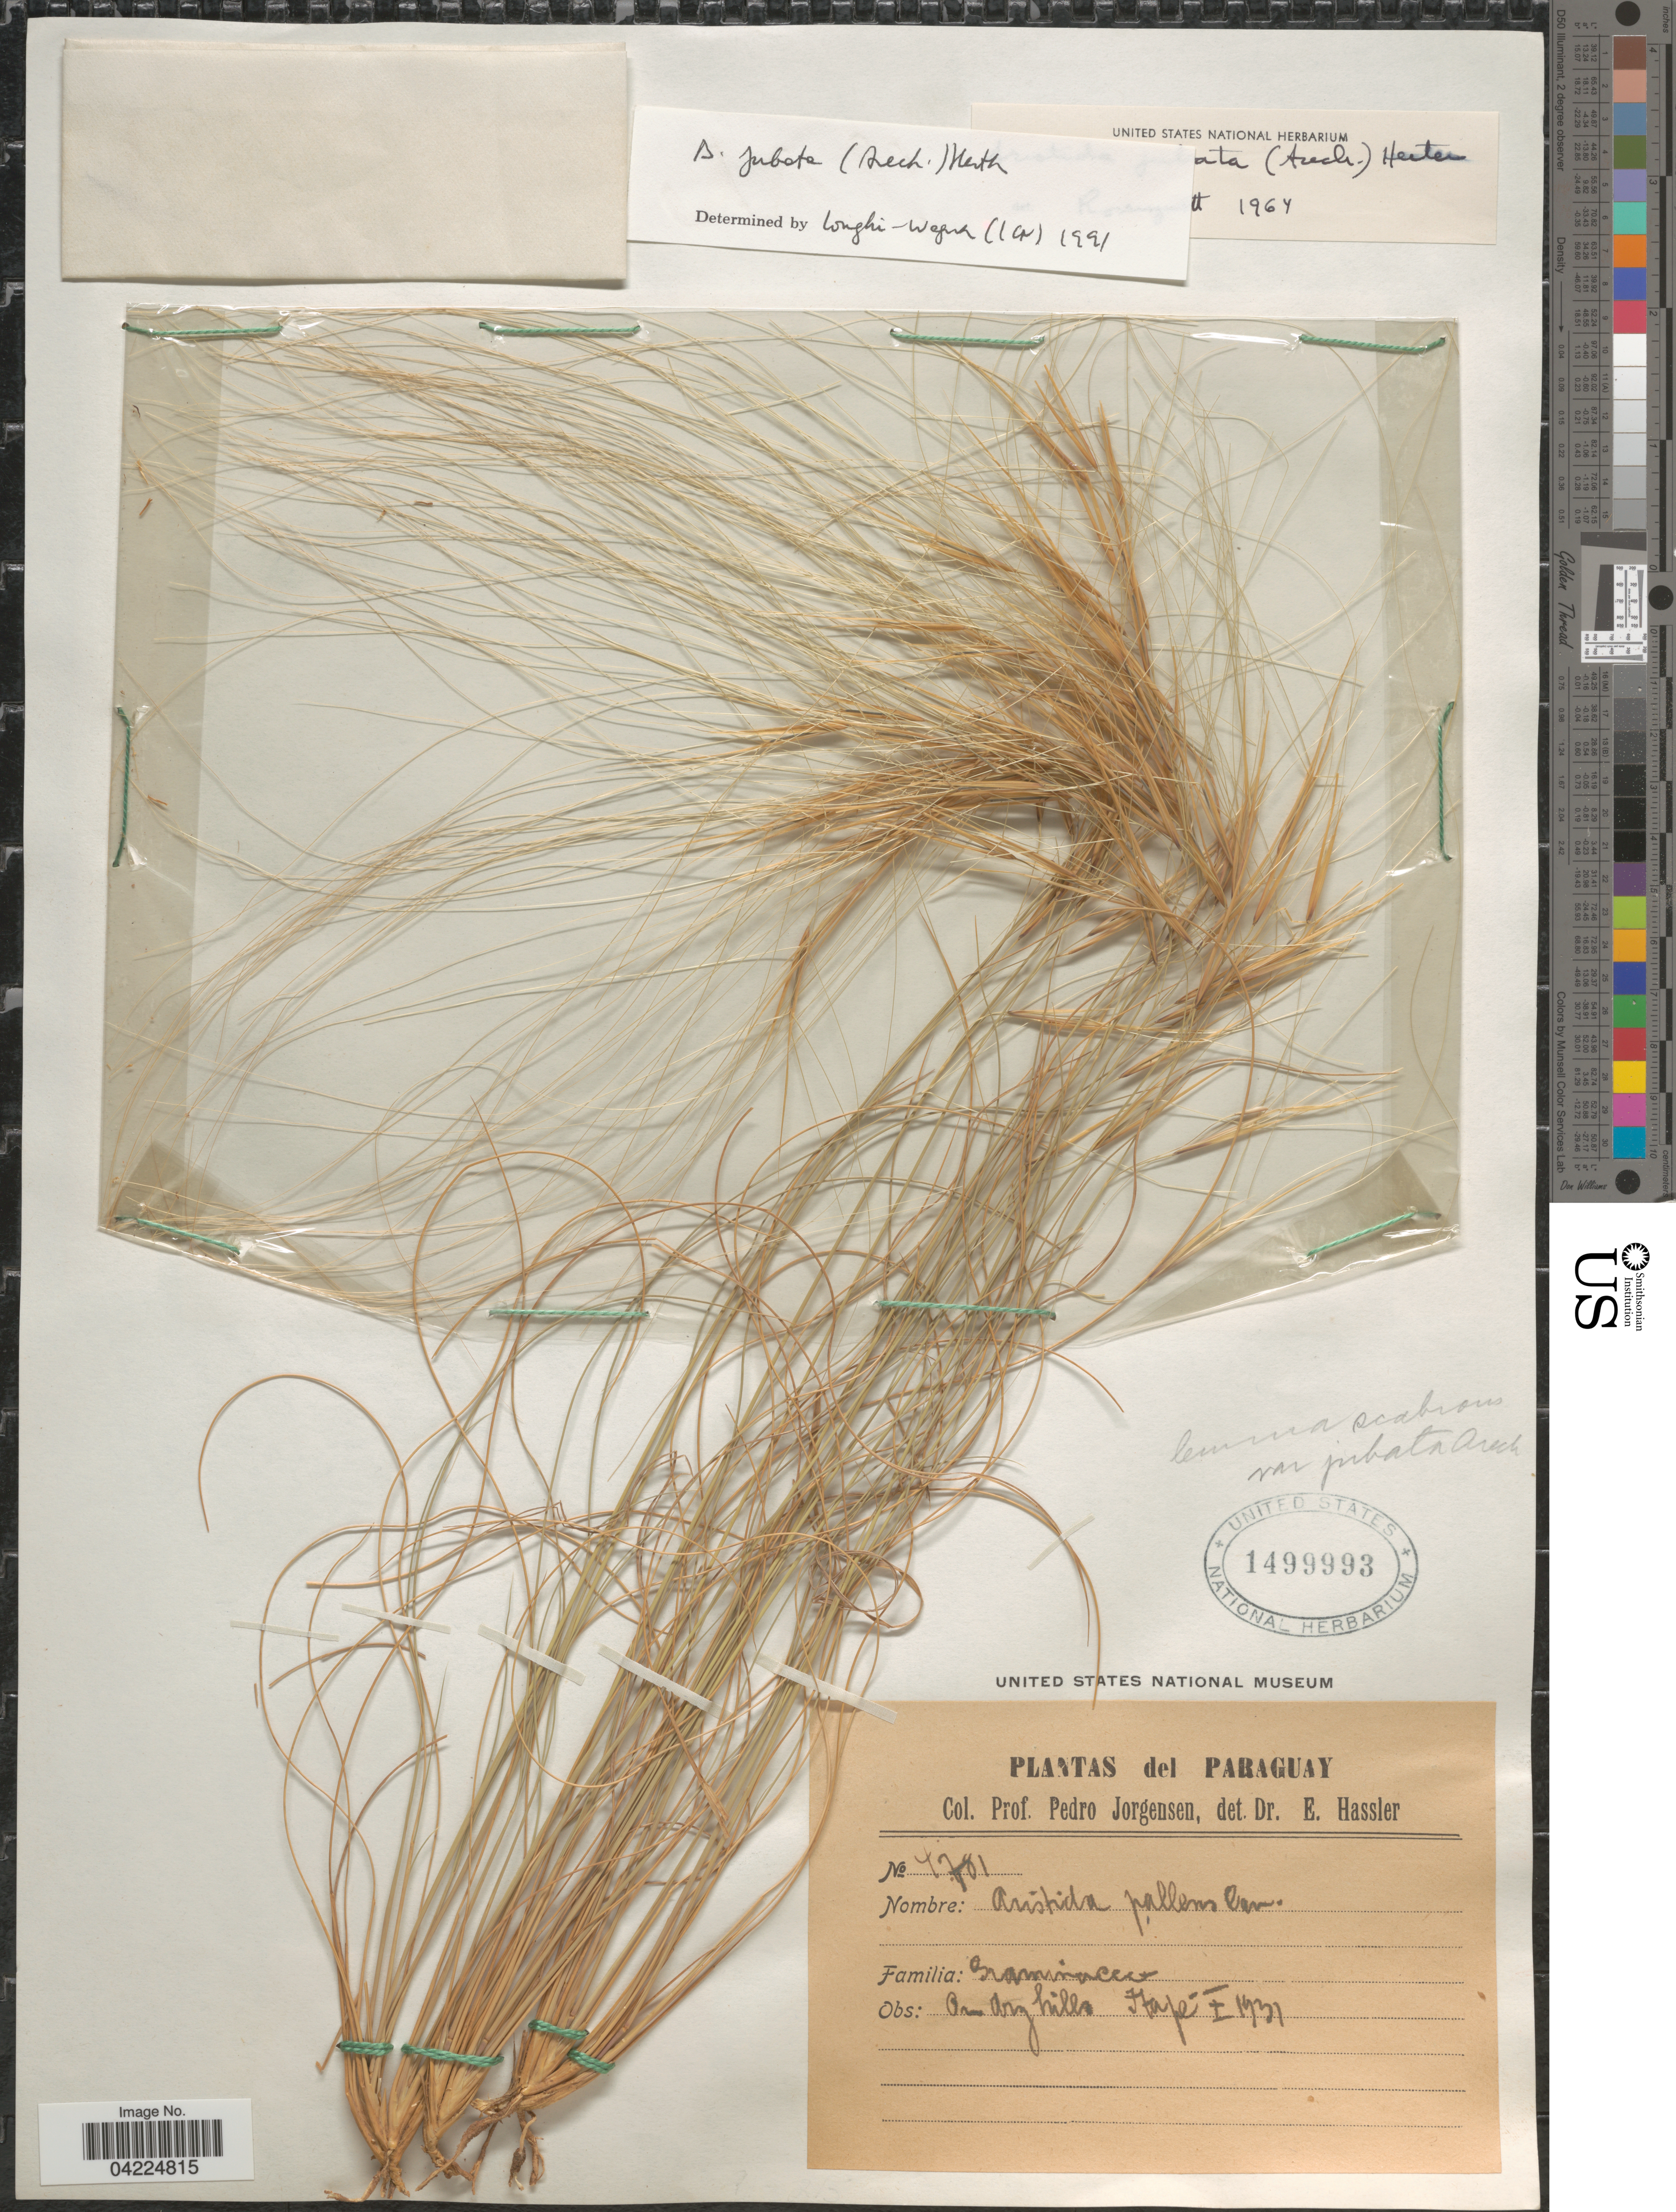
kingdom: Plantae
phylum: Tracheophyta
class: Liliopsida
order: Poales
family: Poaceae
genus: Aristida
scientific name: Aristida jubata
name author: (Arechav.) Herter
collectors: P. Jörgensen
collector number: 4761*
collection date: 1931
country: Paraguay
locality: On dry hills. Itapé.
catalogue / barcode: US 1499993